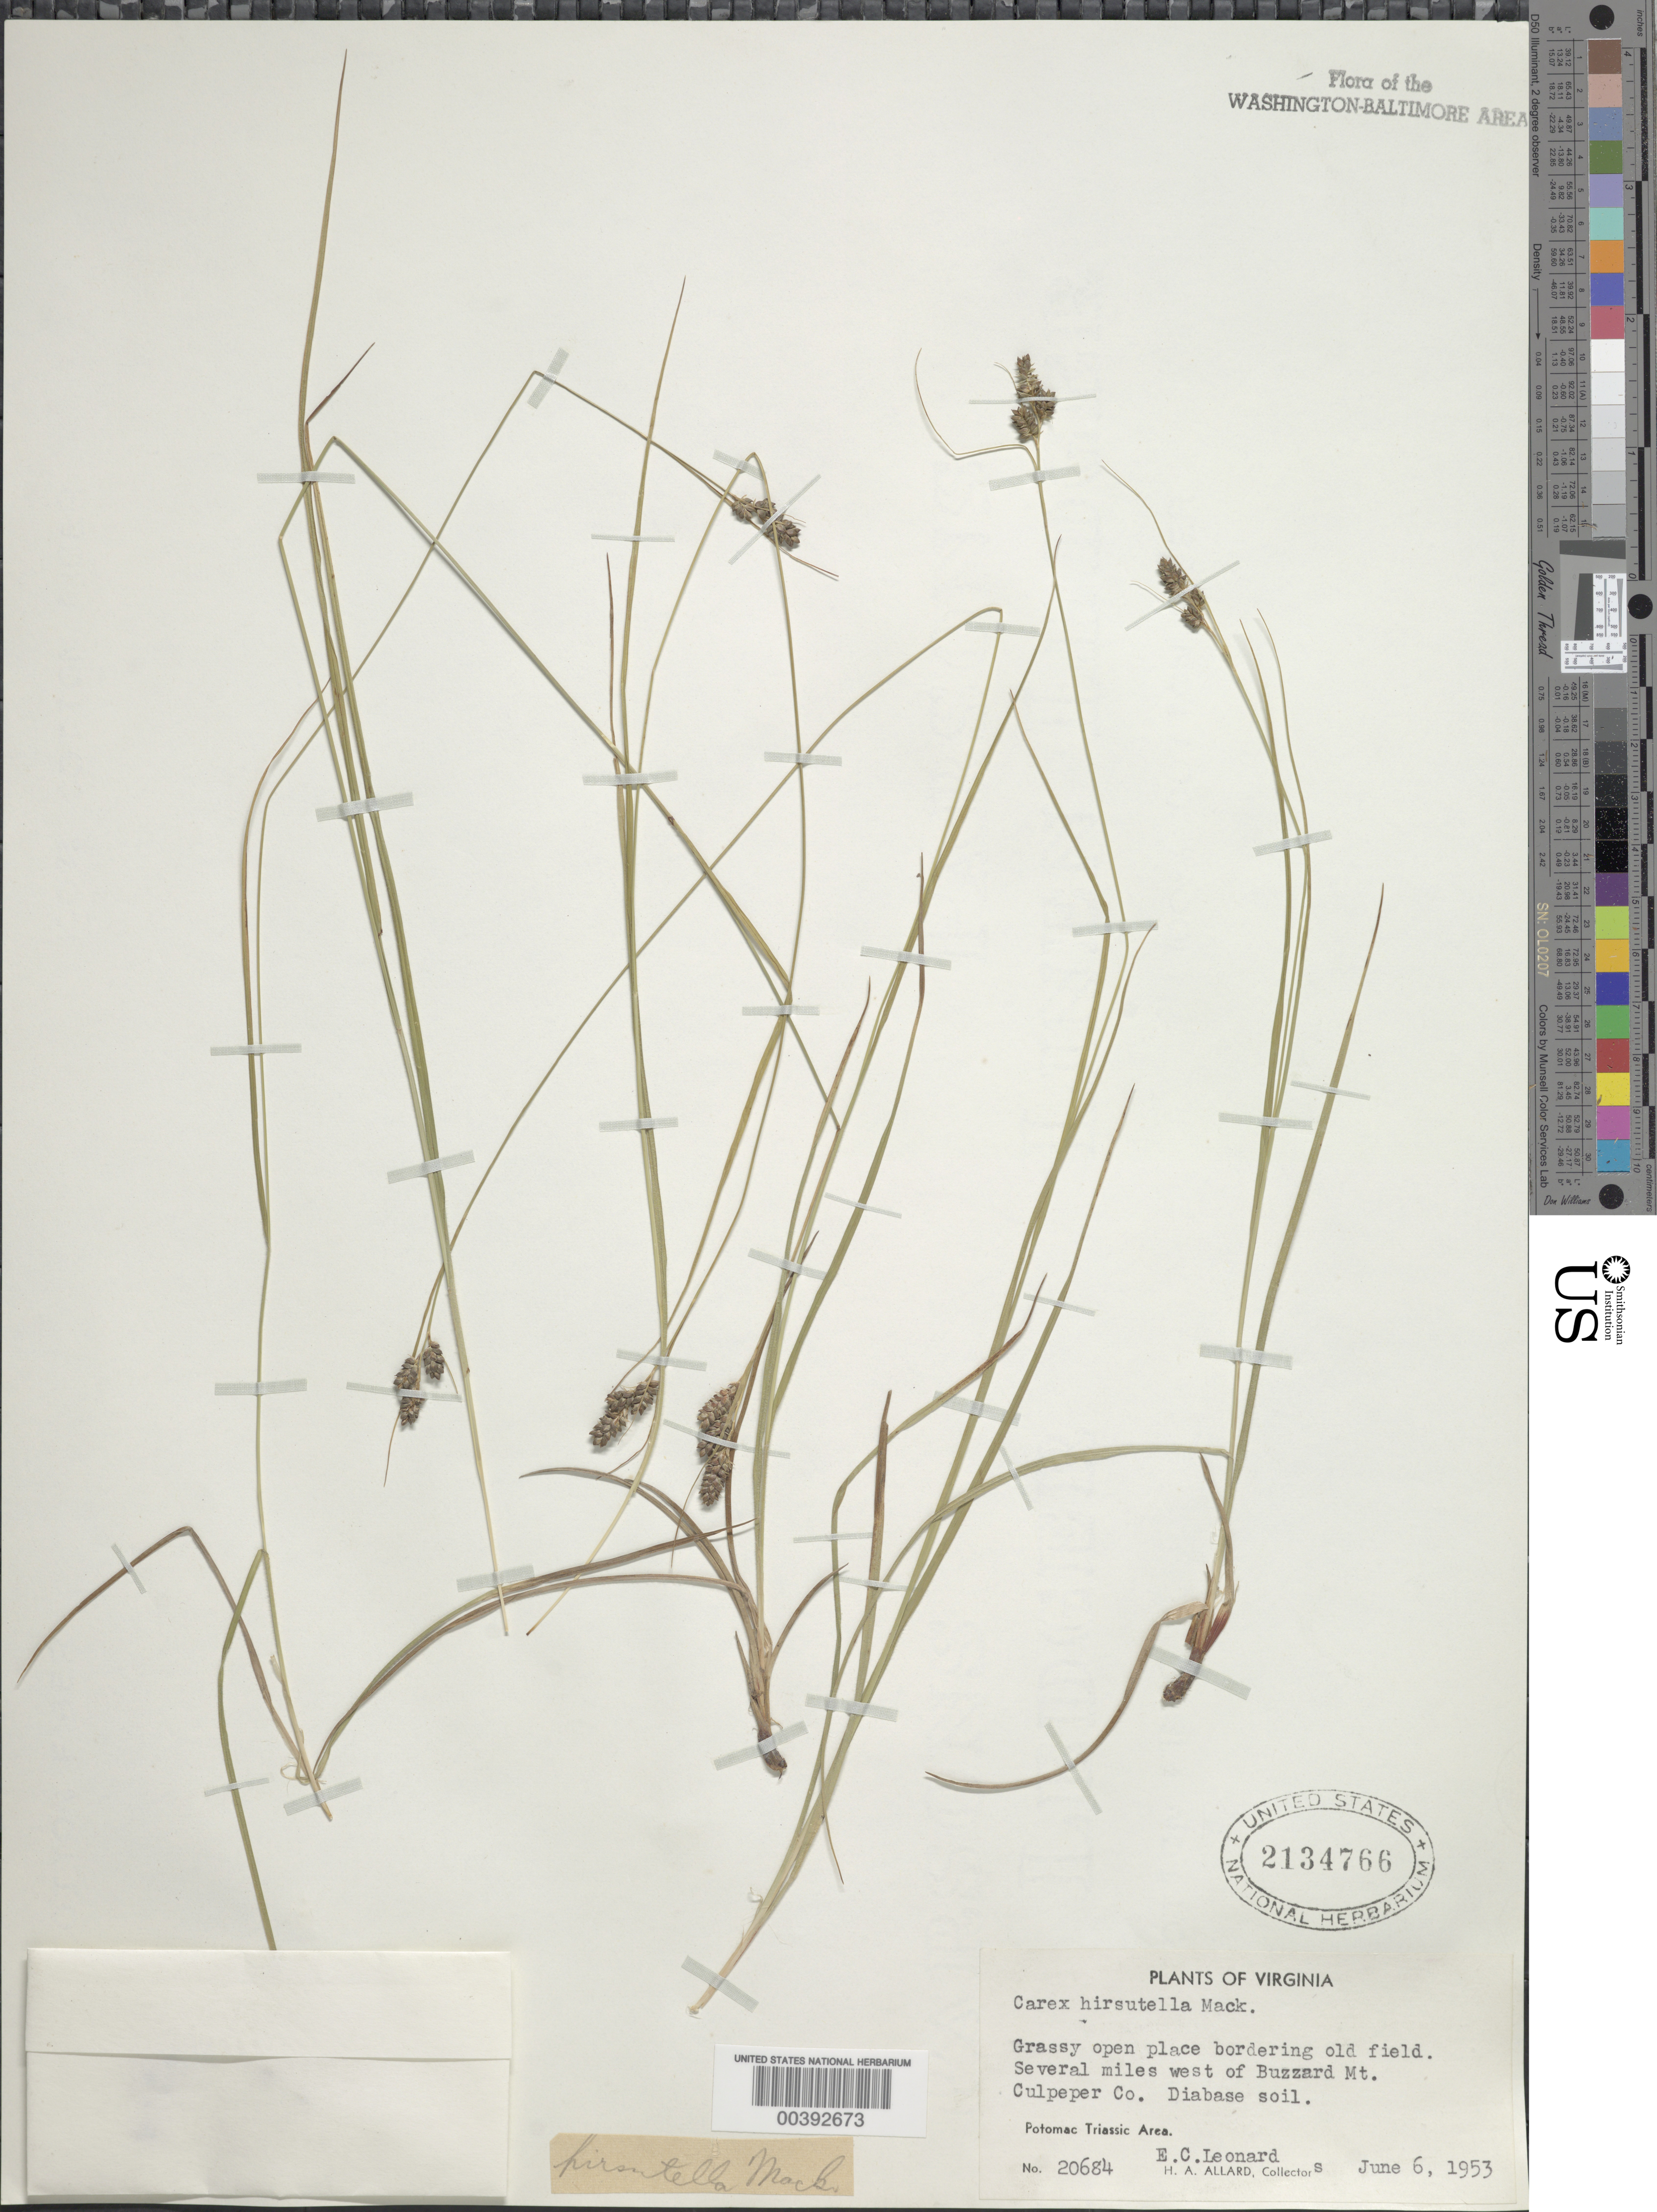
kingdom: Plantae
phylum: Tracheophyta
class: Liliopsida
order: Poales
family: Cyperaceae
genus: Carex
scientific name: Carex hirsutella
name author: Mack.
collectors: E. C. Leonard & H. A. Allard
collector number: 20684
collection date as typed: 06 Jun 1953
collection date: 1953-06-06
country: United States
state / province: Virginia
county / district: Culpeper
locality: West of Buzzard Mountain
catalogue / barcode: US 2134766